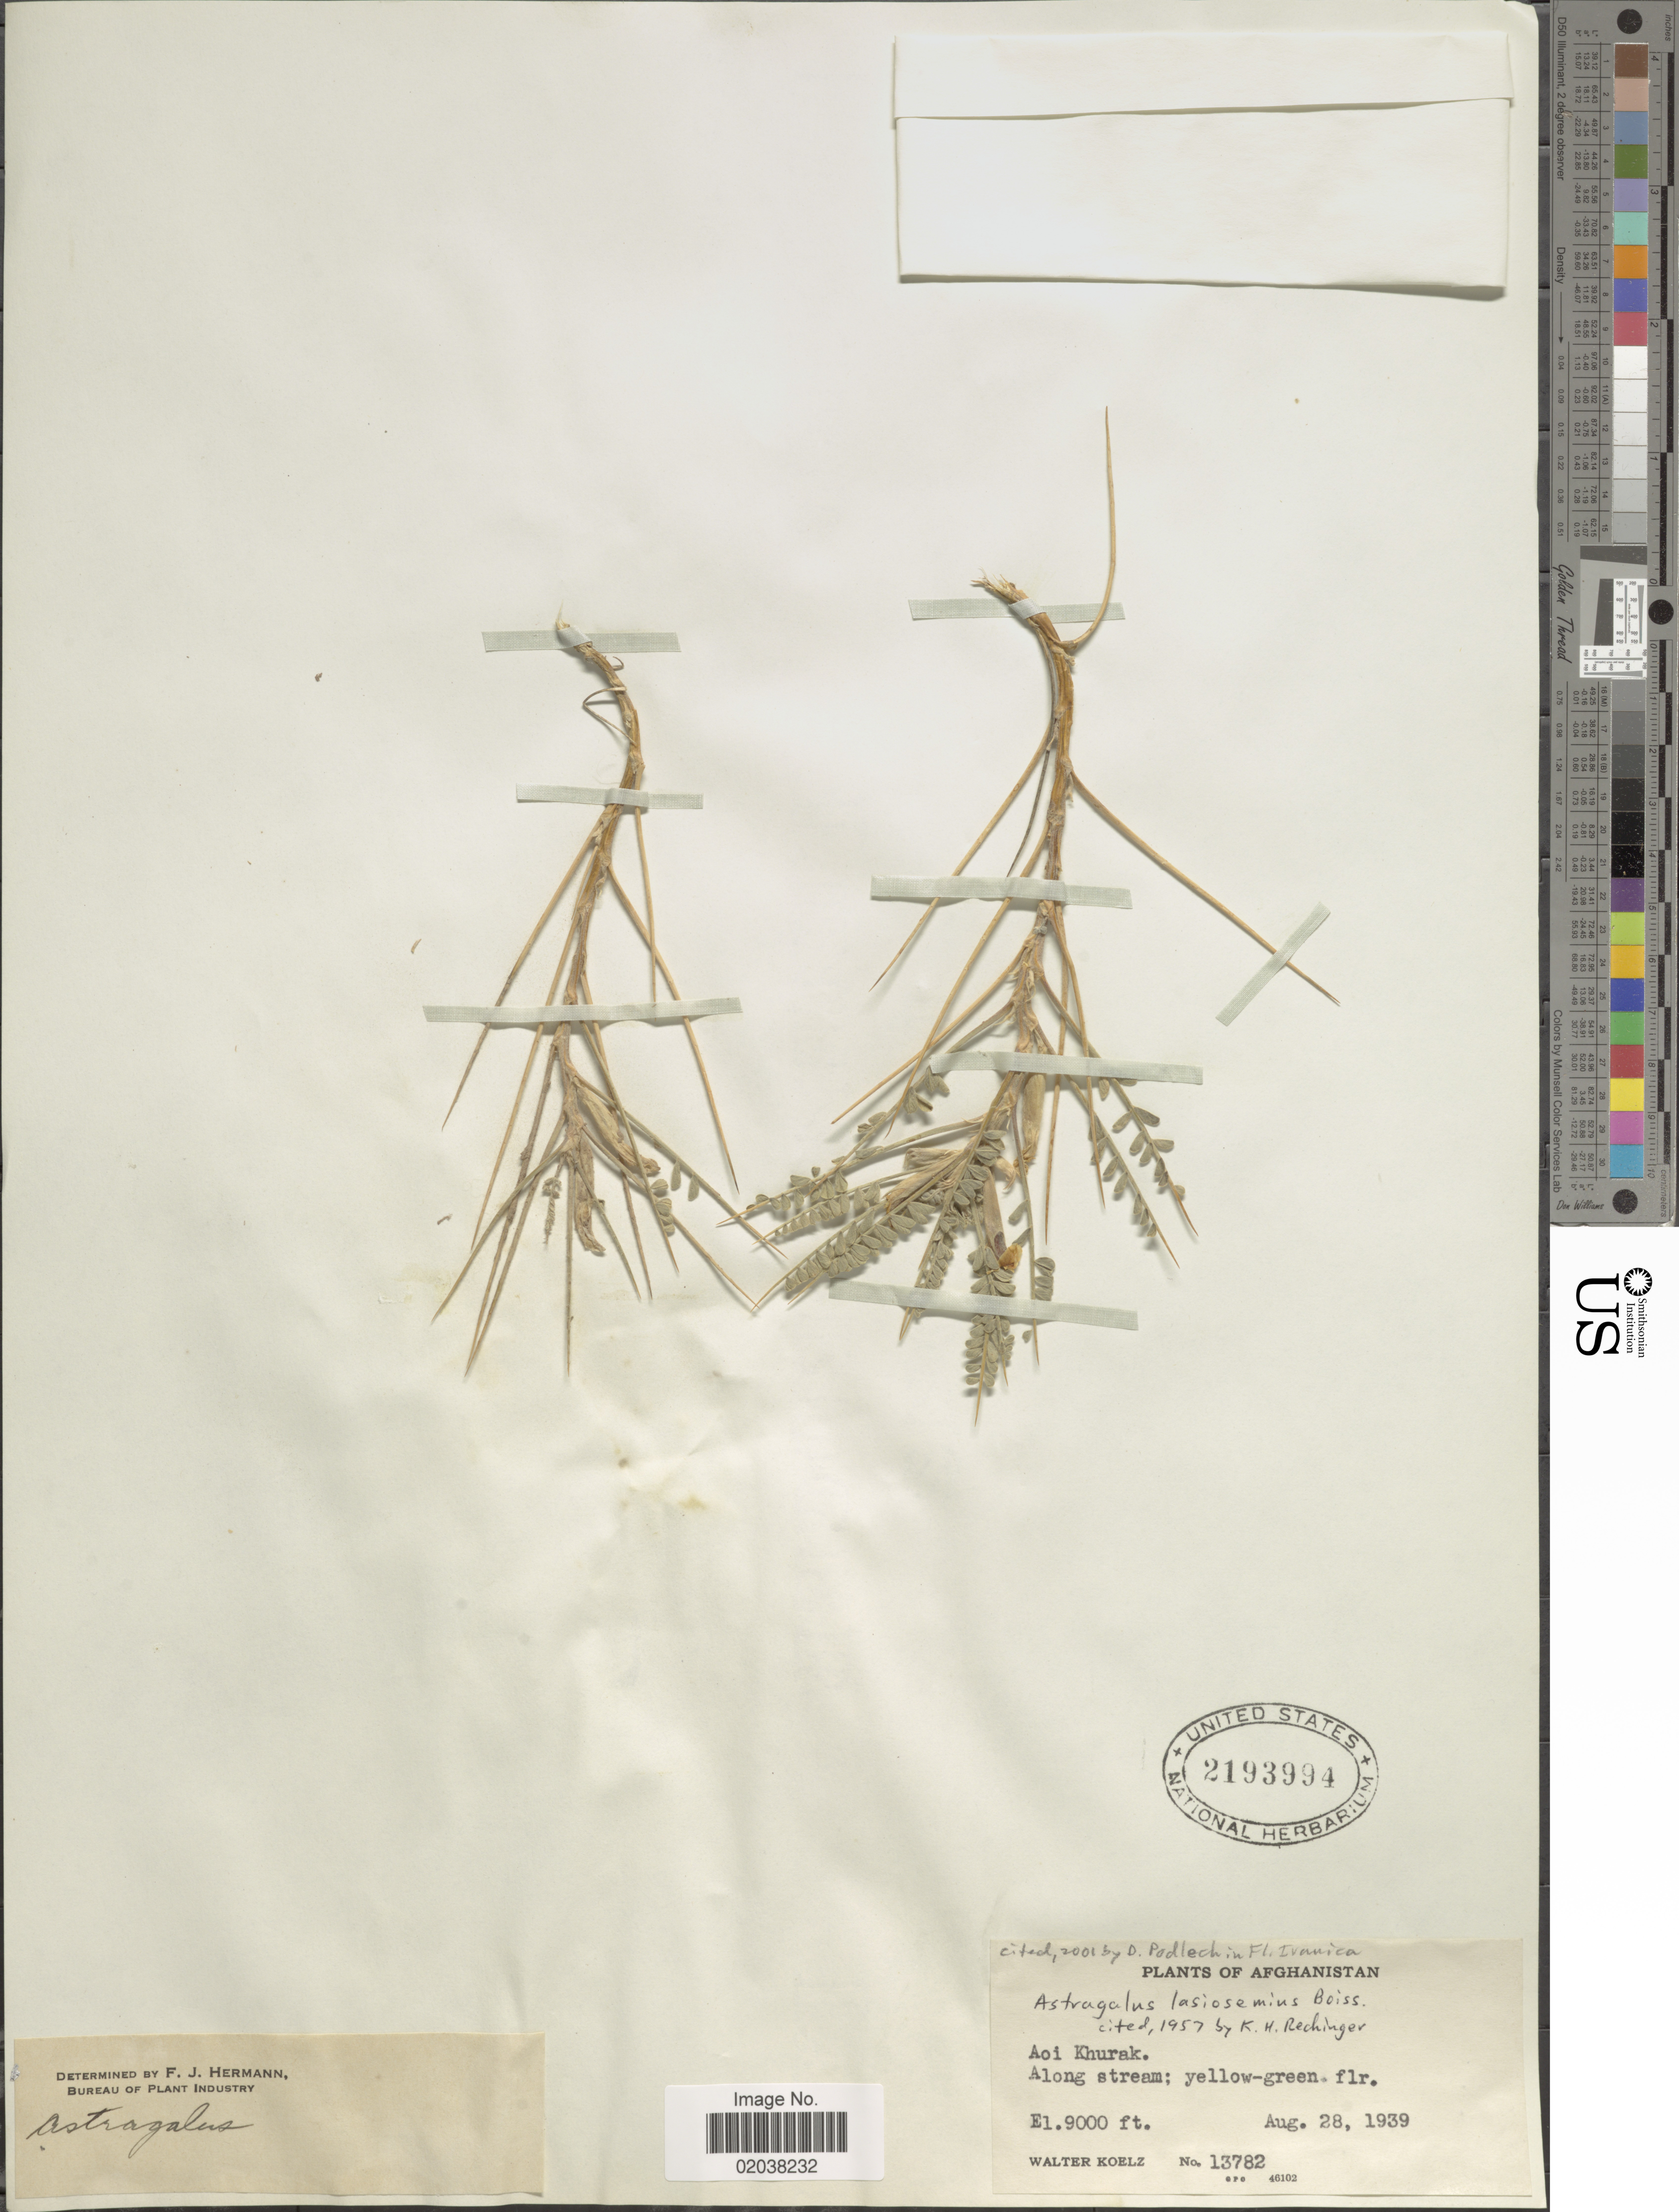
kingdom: Plantae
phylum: Tracheophyta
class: Magnoliopsida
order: Fabales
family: Fabaceae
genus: Astragalus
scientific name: Astragalus lasiosemius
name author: Boiss.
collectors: W. N. Koelz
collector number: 13782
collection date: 1939-08-28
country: Afghanistan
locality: Aoi Khurak, along stream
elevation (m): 2743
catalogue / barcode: US 2193994